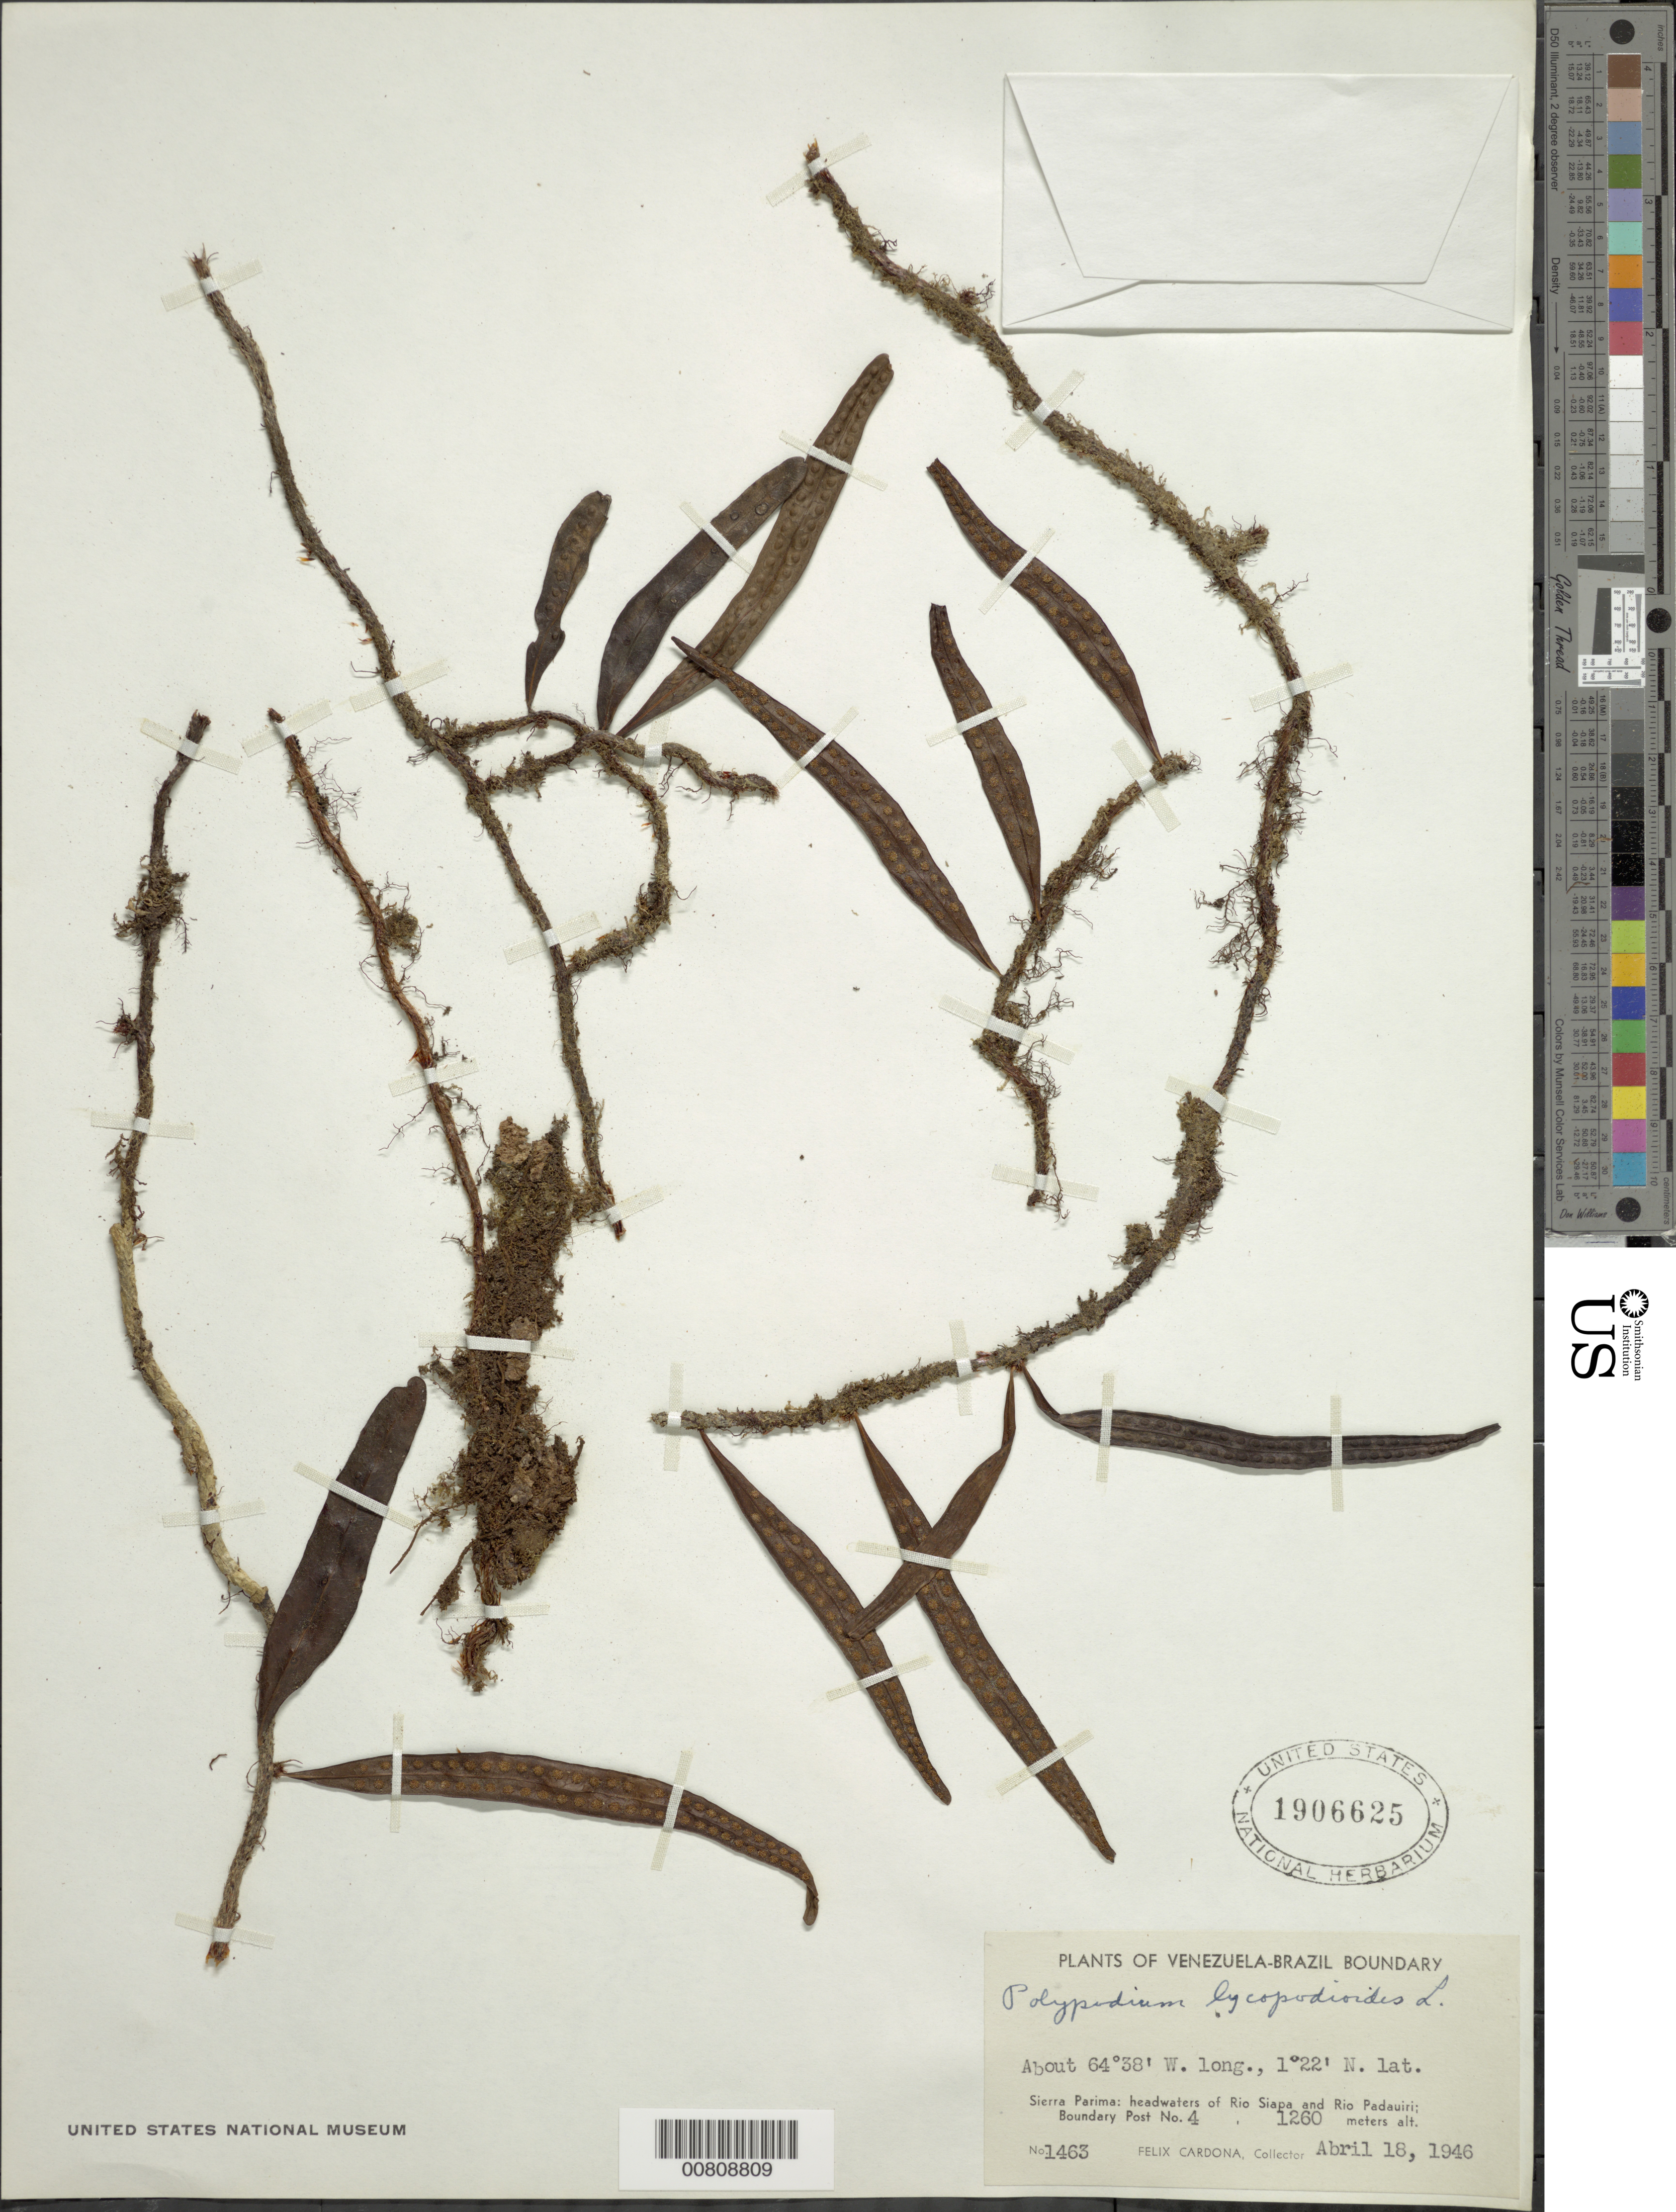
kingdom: Plantae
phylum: Tracheophyta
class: Polypodiopsida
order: Polypodiales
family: Polypodiaceae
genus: Microgramma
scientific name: Microgramma lycopodioides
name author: (L.) Copel.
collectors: F. Cardona Puig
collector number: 1463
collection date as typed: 18-Apr-46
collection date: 1946-04-18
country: Venezuela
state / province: Amazonas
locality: Sierra Parima, headwaters of Río Siapa and Río Padauiri; Boundary Post no. 4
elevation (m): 1260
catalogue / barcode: US 1906625